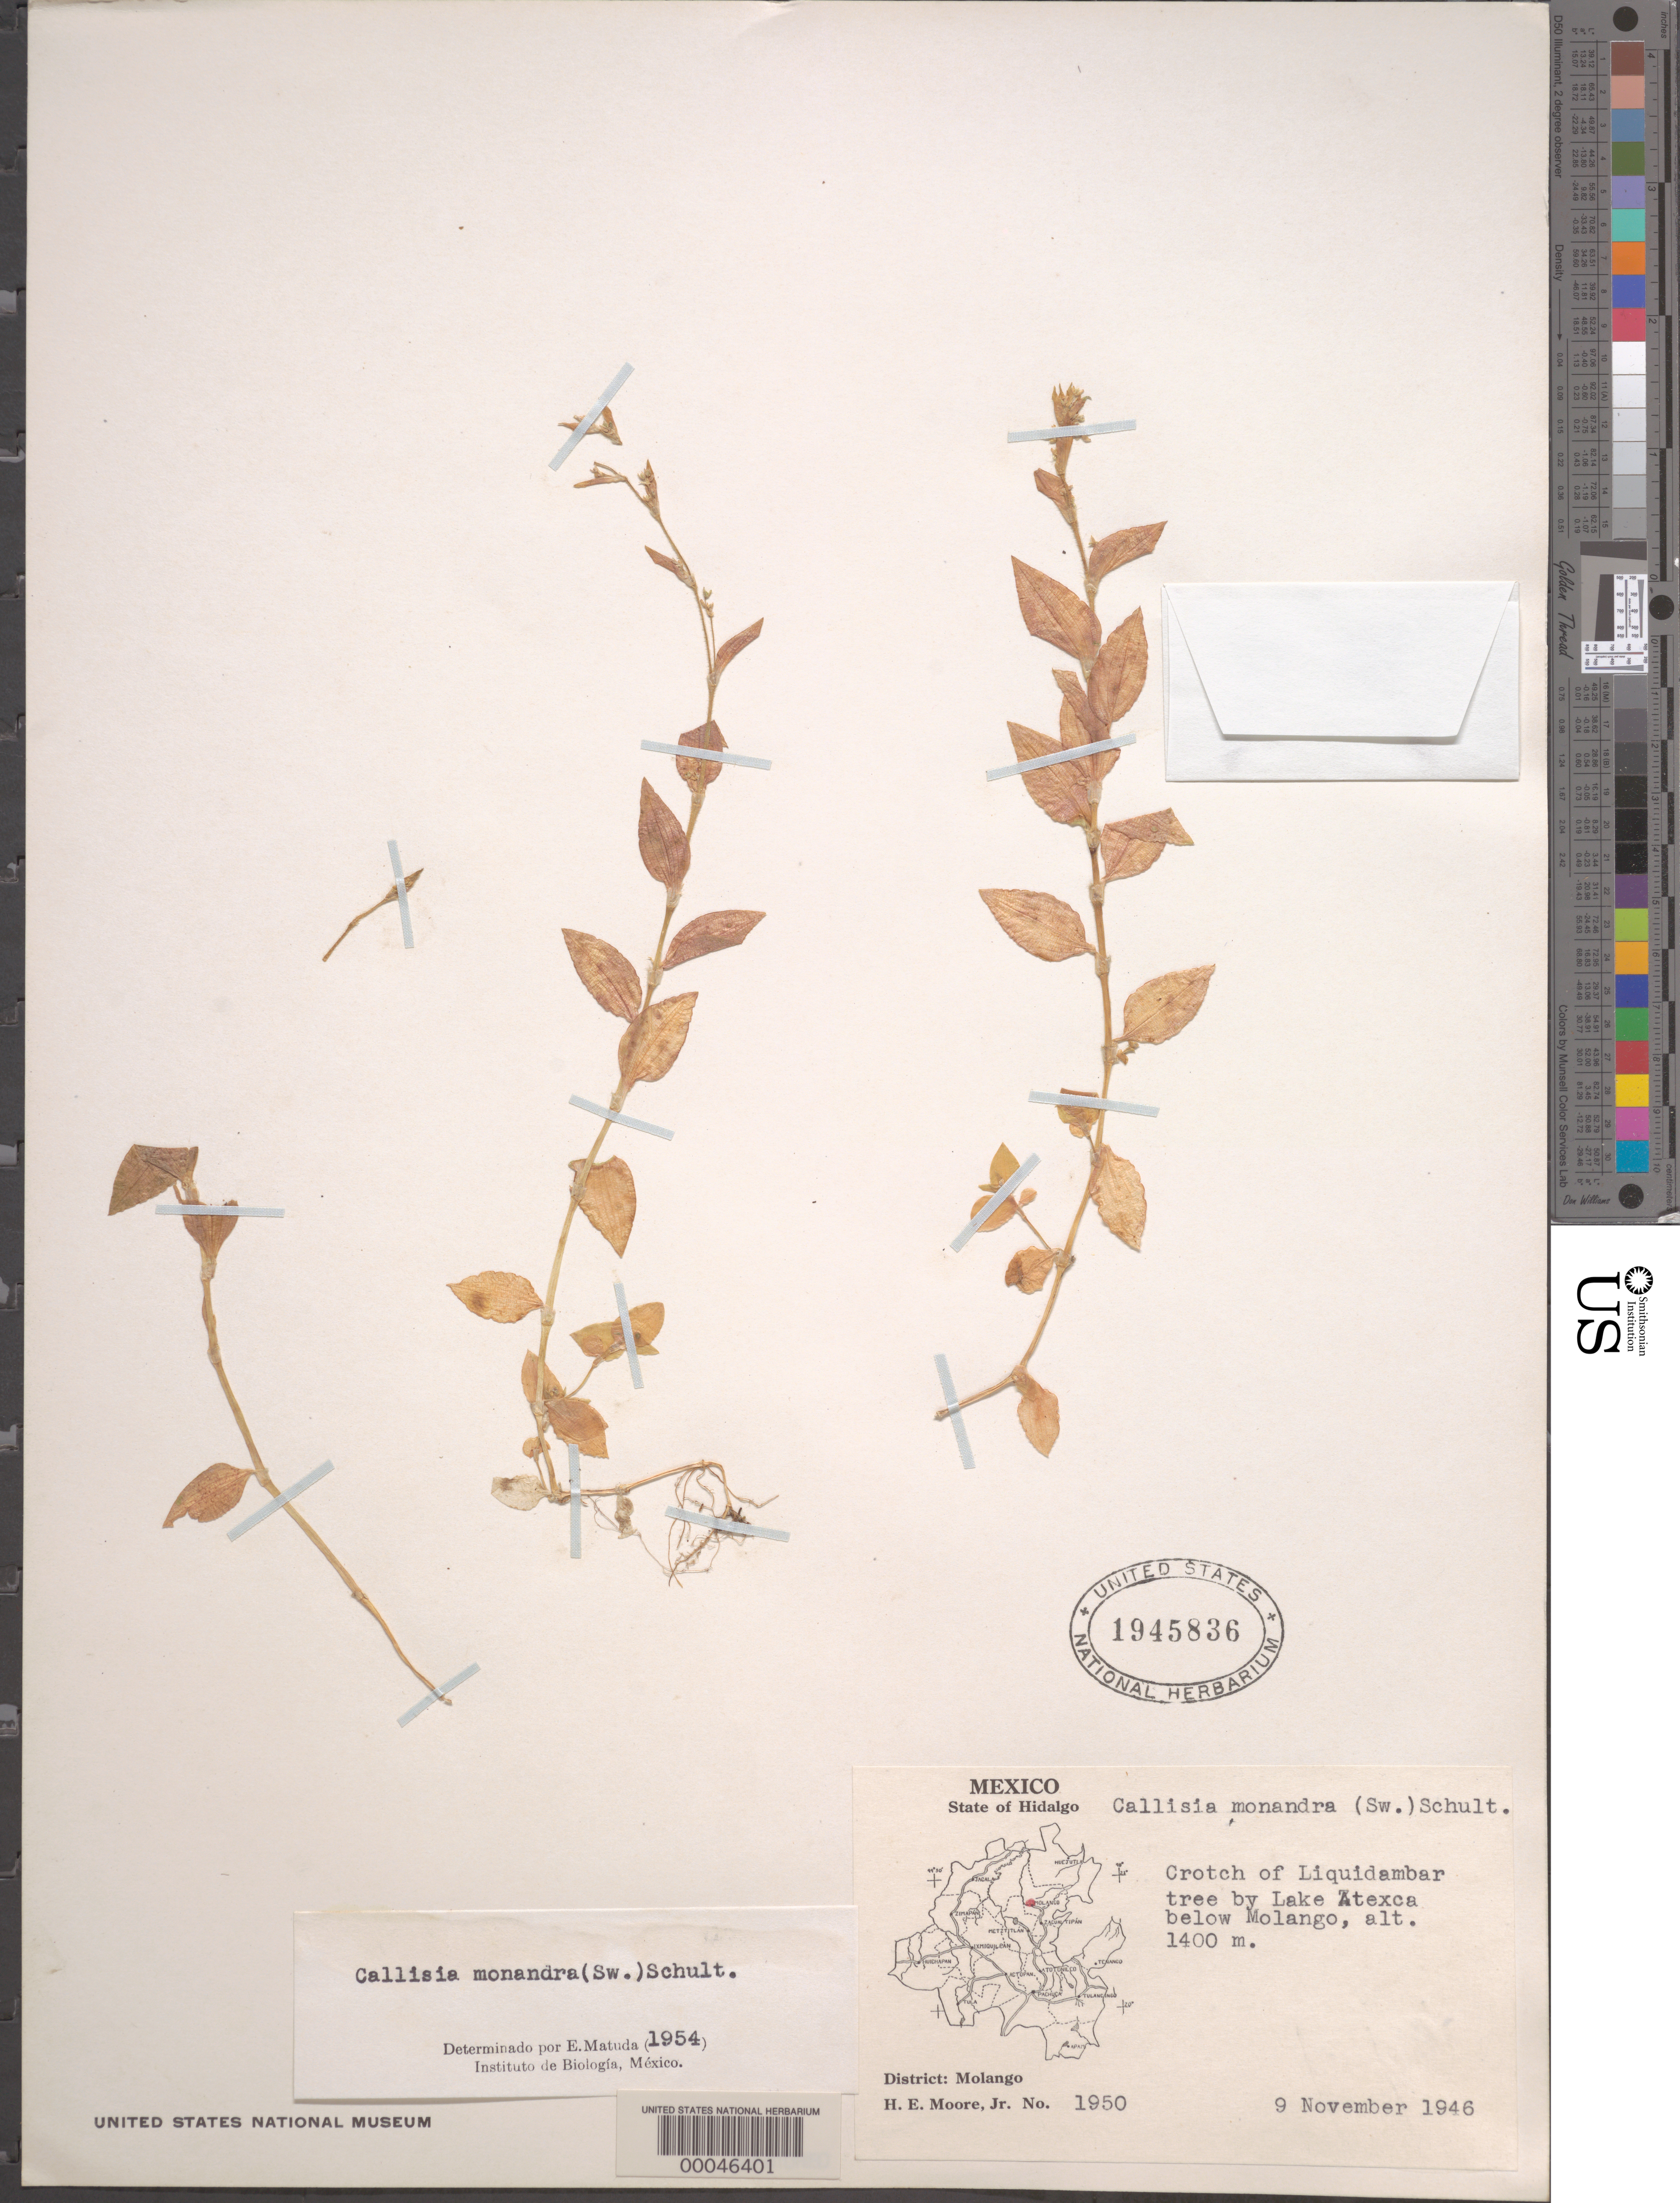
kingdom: Plantae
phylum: Tracheophyta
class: Liliopsida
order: Commelinales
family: Commelinaceae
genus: Callisia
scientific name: Callisia monandra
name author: (Sw.) Schult. & Schult. f.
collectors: H. E. Moore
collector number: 1950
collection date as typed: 09 Nov 1946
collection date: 1946-11-09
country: Mexico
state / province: Hidalgo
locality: Lake Atexca, below Molango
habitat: Tree crotch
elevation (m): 1400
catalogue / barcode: US 1945836